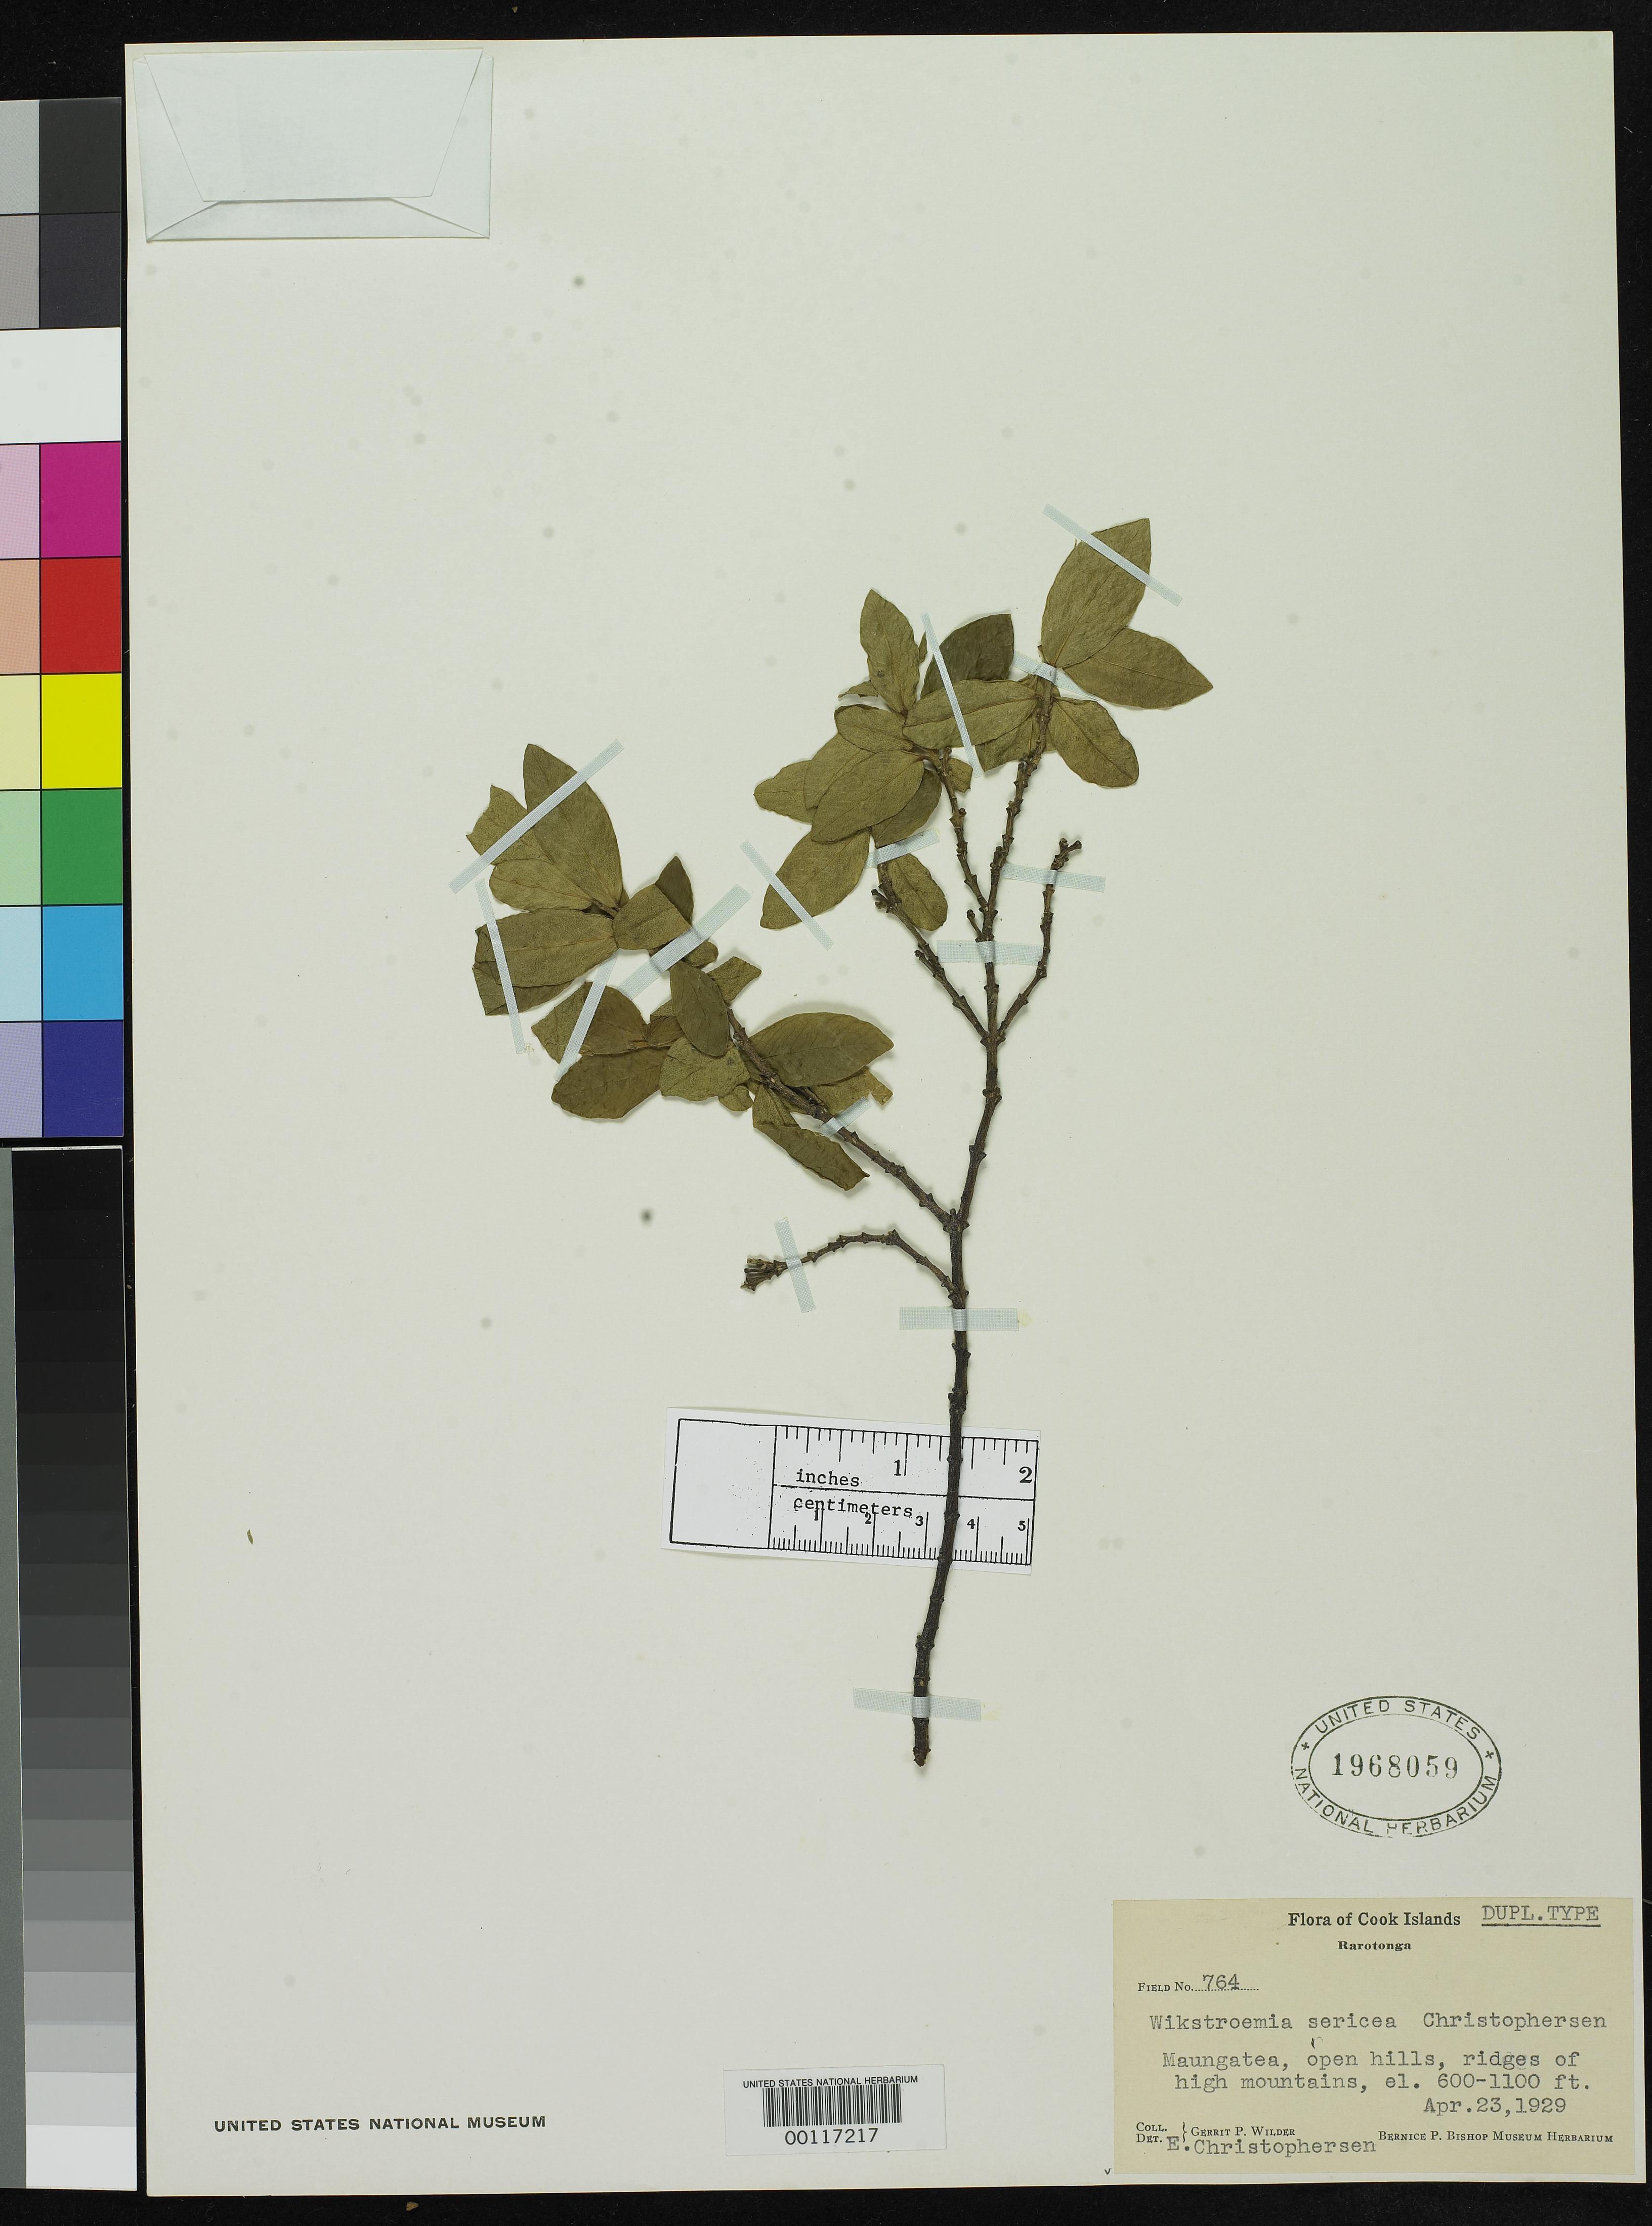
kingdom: Plantae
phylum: Tracheophyta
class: Magnoliopsida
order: Malvales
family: Thymelaeaceae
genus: Wikstroemia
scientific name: Wikstroemia sericea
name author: Christoph.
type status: Isotype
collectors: G. Wilder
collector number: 764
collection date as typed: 23 Apr 1929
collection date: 1929-04-23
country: Cook Islands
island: Rarotonga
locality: Maungatea.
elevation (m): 183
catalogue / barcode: US 1968059